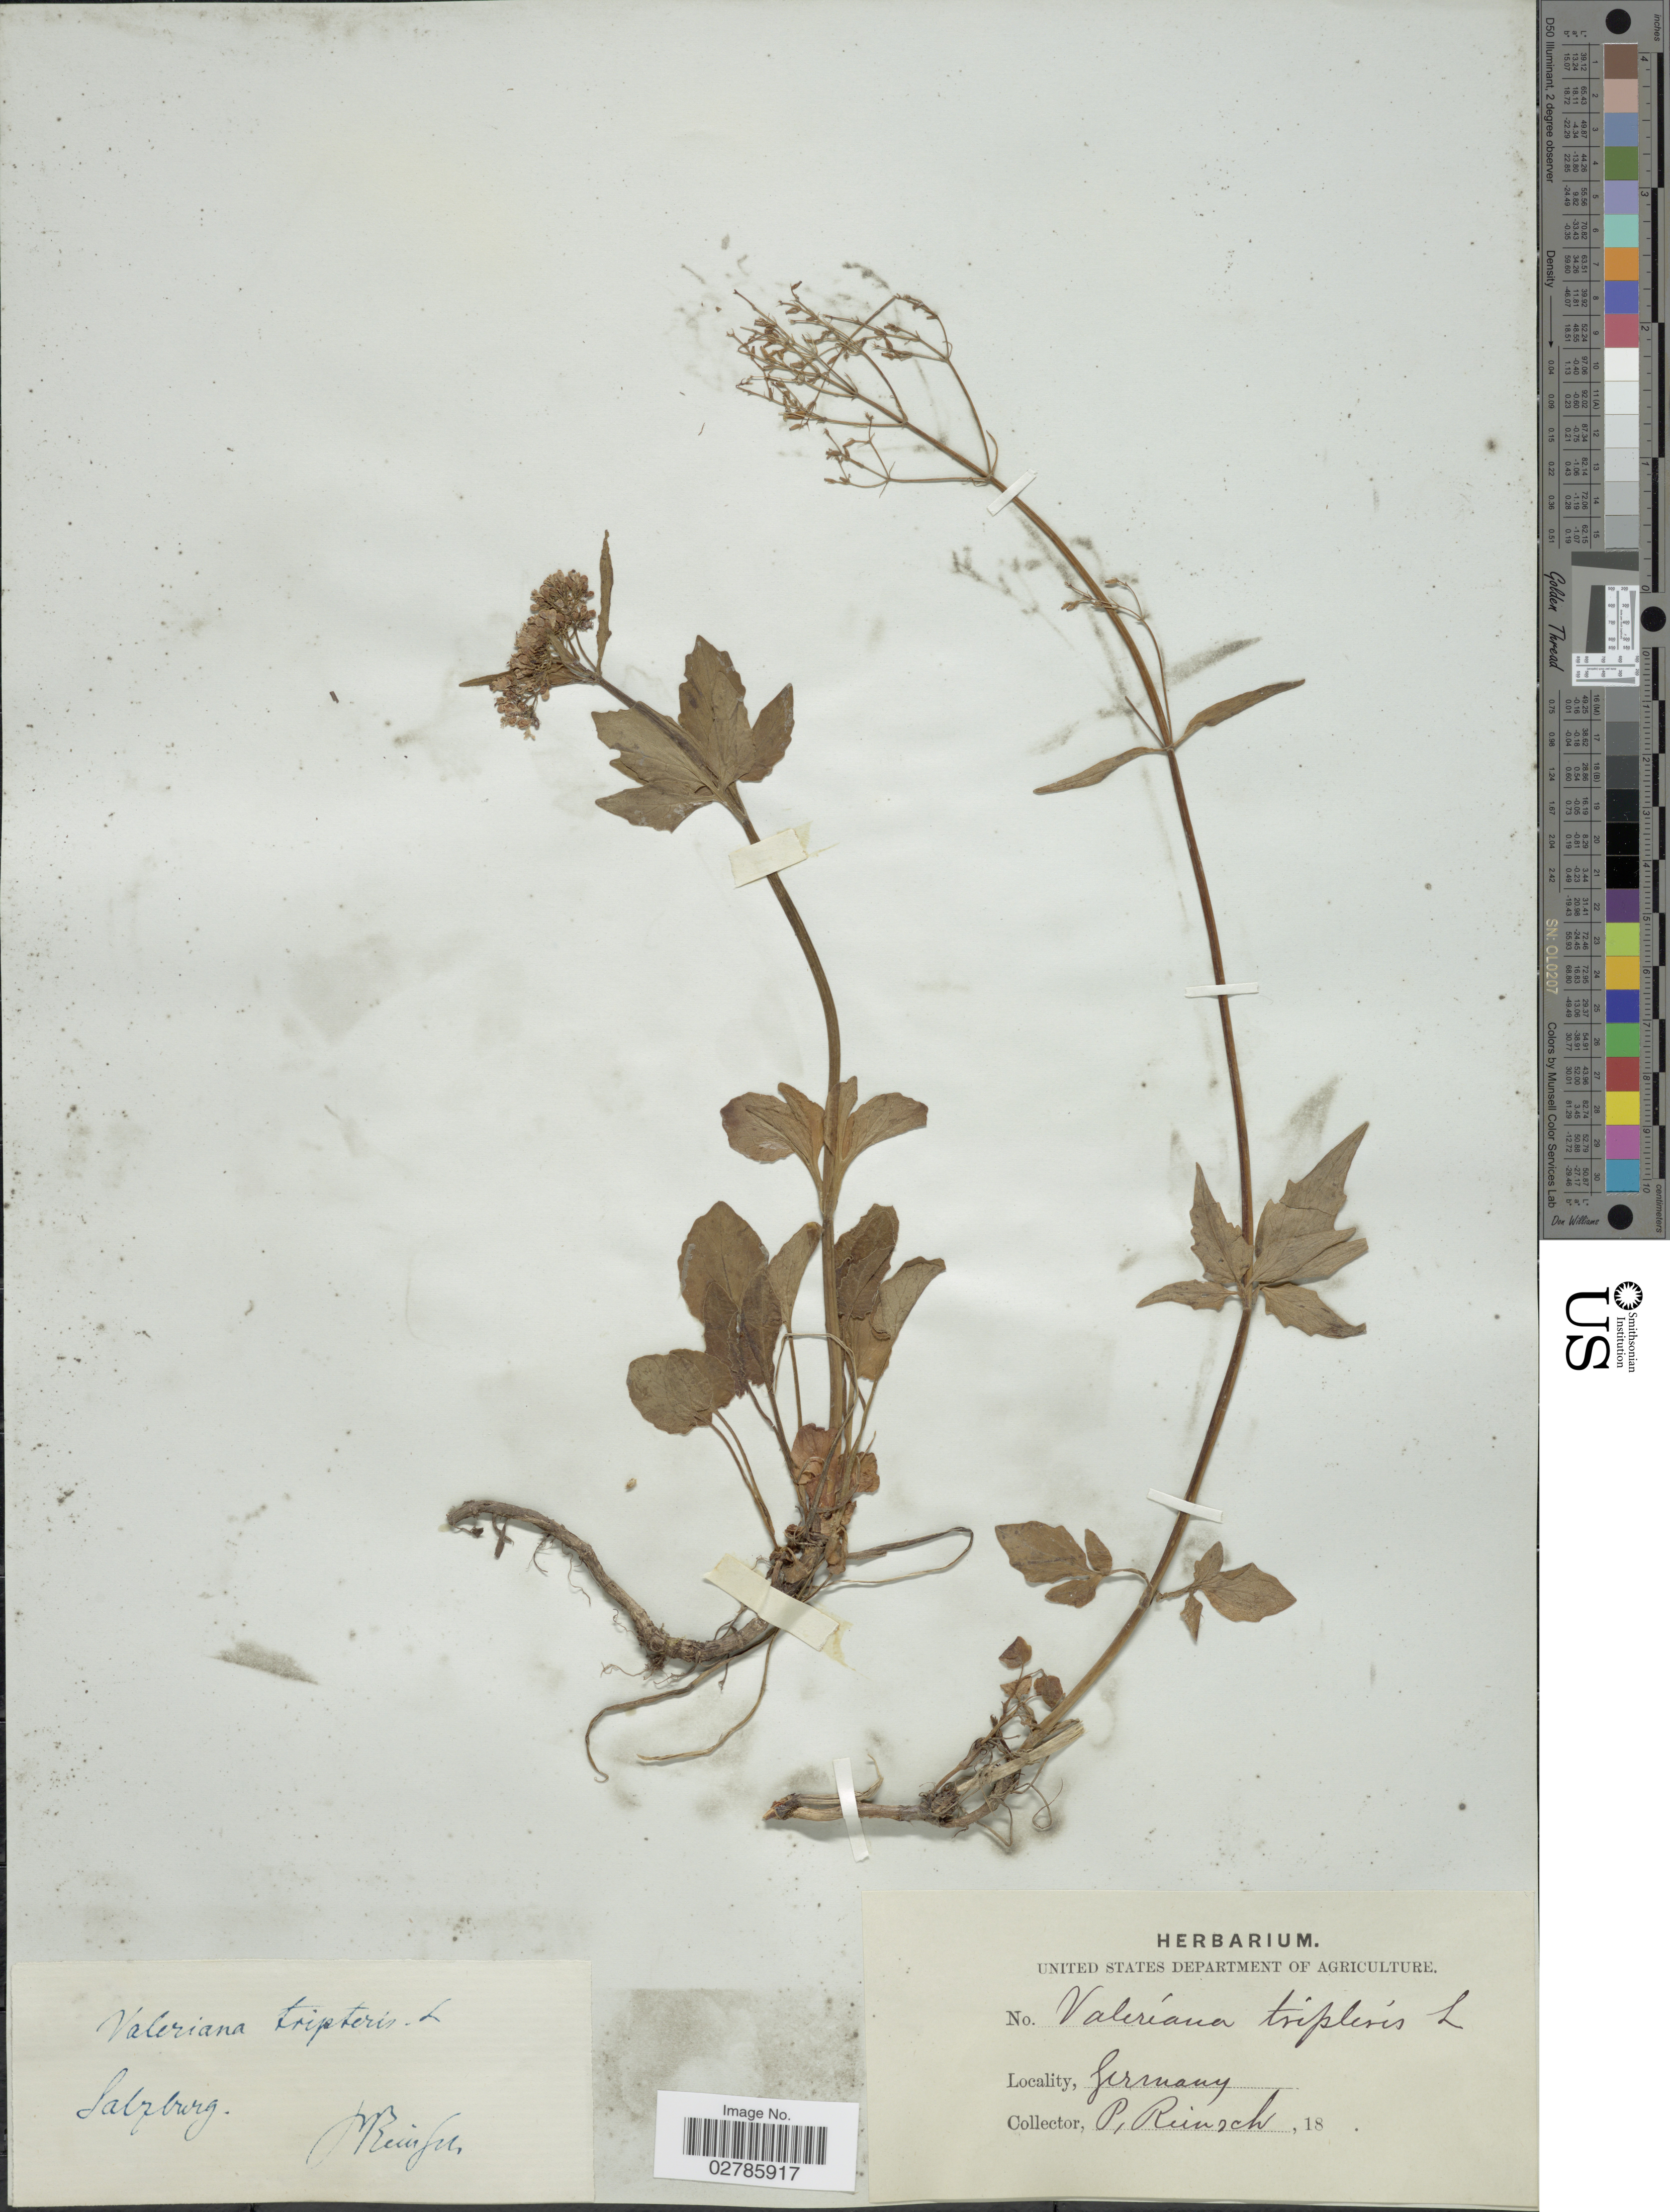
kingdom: Plantae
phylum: Tracheophyta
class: Magnoliopsida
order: Dipsacales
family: Caprifoliaceae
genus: Valeriana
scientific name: Valeriana tripteris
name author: L.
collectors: P.F. Reinsch (herbarium)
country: Austria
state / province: Salzburg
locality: Salzburg.